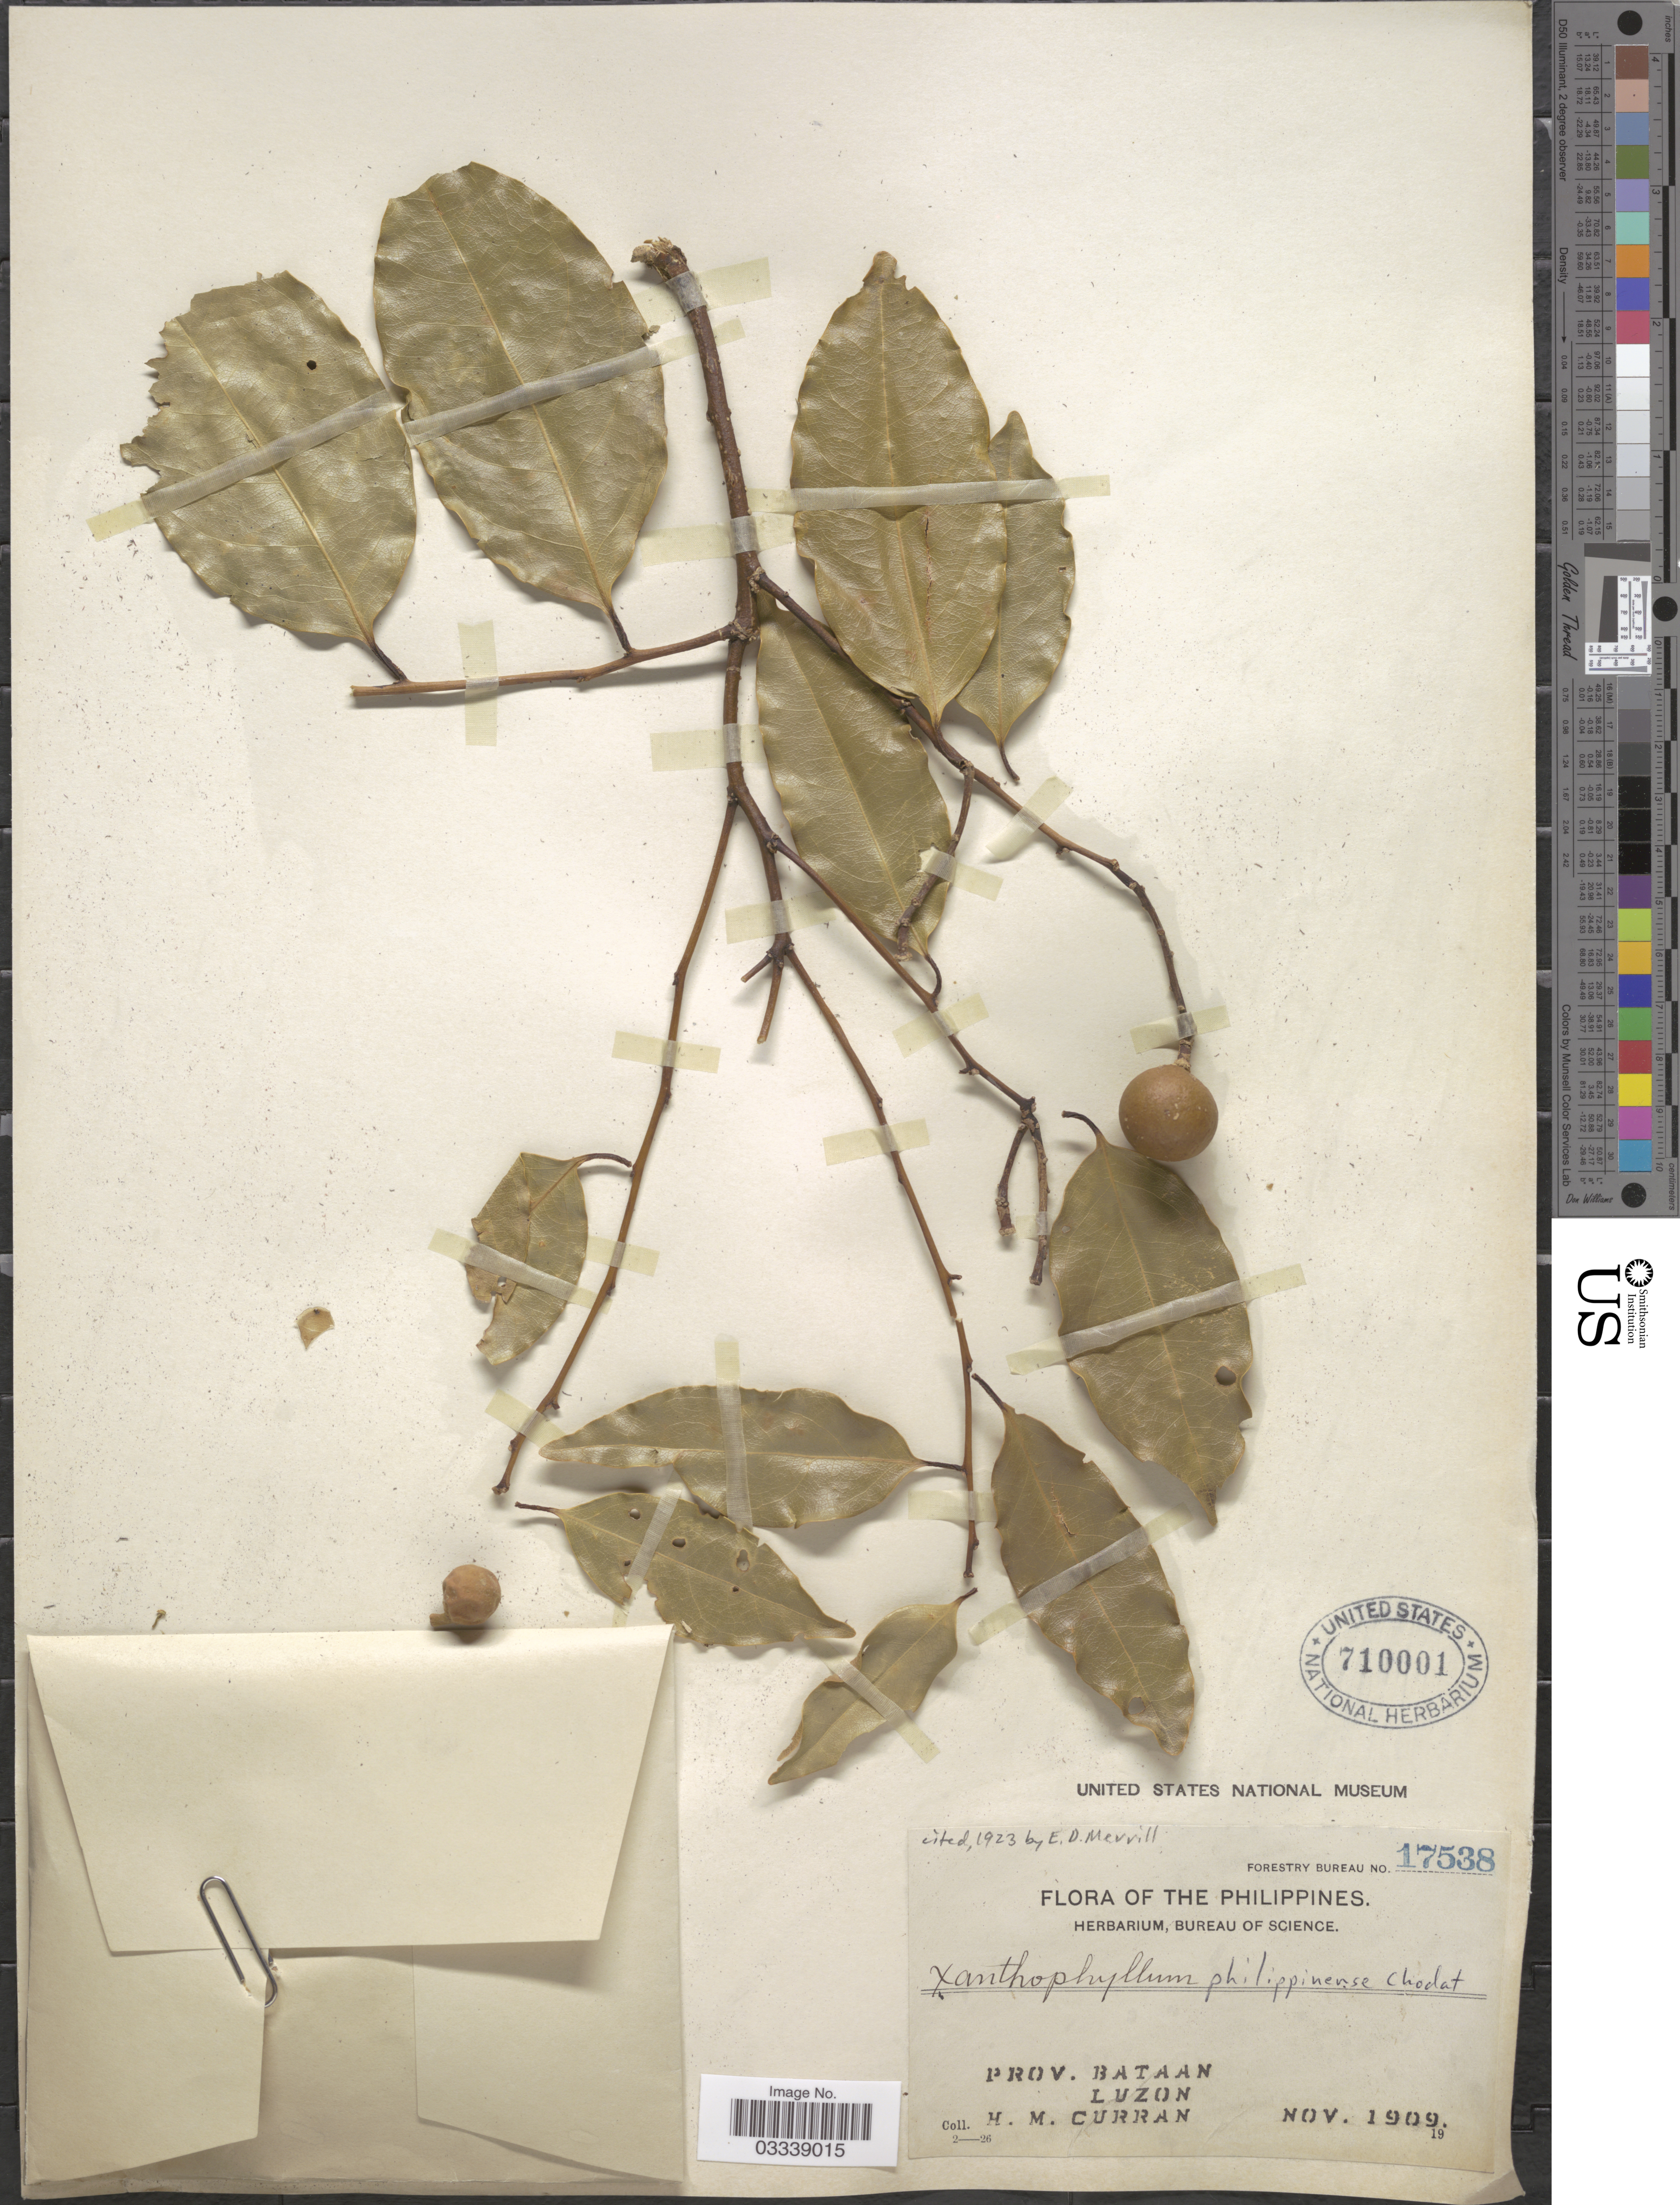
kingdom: Plantae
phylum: Tracheophyta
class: Magnoliopsida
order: Fabales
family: Polygalaceae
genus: Xanthophyllum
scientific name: Xanthophyllum philippinense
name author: Chodat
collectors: H. M. Curran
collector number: Forestry Bureau 17538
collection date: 1909-11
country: Philippines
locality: Prov. Bataan, Luzon.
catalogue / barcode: US 710001